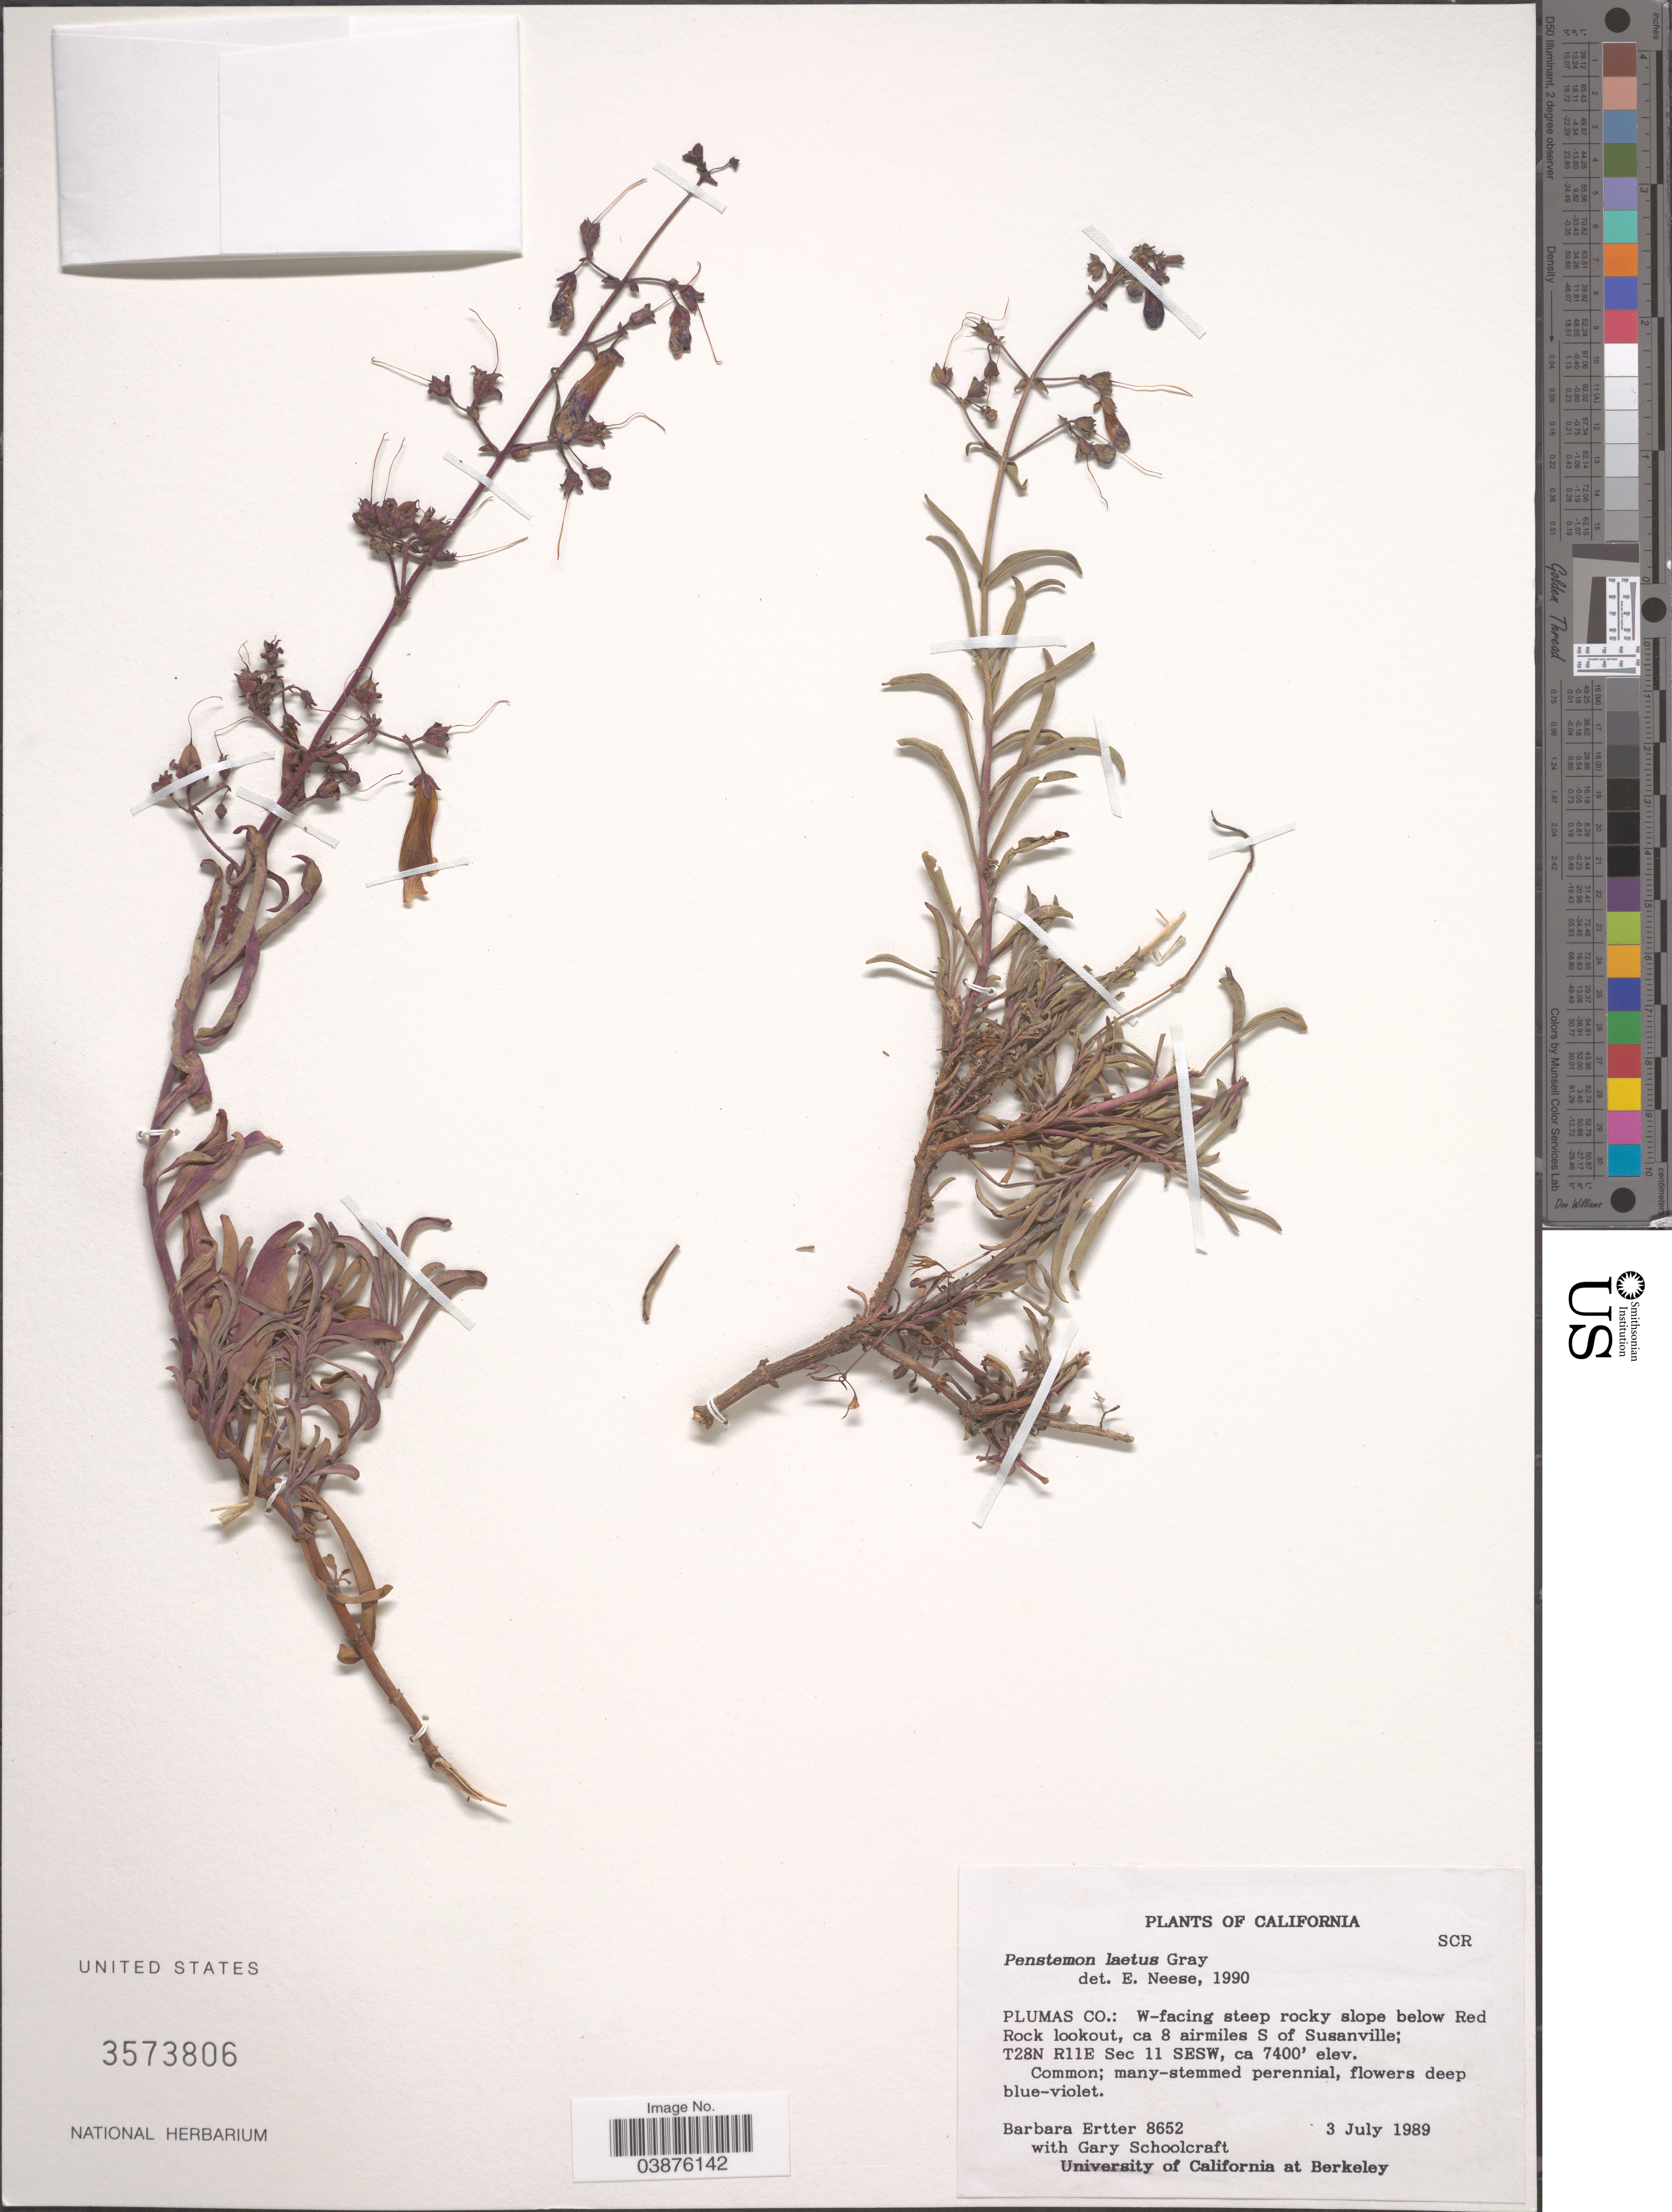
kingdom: Plantae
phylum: Tracheophyta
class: Magnoliopsida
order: Lamiales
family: Plantaginaceae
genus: Penstemon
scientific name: Penstemon laetus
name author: A. Gray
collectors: B. Ertter & Schoolcraft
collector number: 8652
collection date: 1989-07-03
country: United States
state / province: California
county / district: Plumas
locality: Plumas Co.: W-facing steep rocky slope below Red Rock lookout, ca 8 airmiles S of Susanville; T28N R11E Sec 11 SESW.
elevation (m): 2256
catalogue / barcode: US 3573806